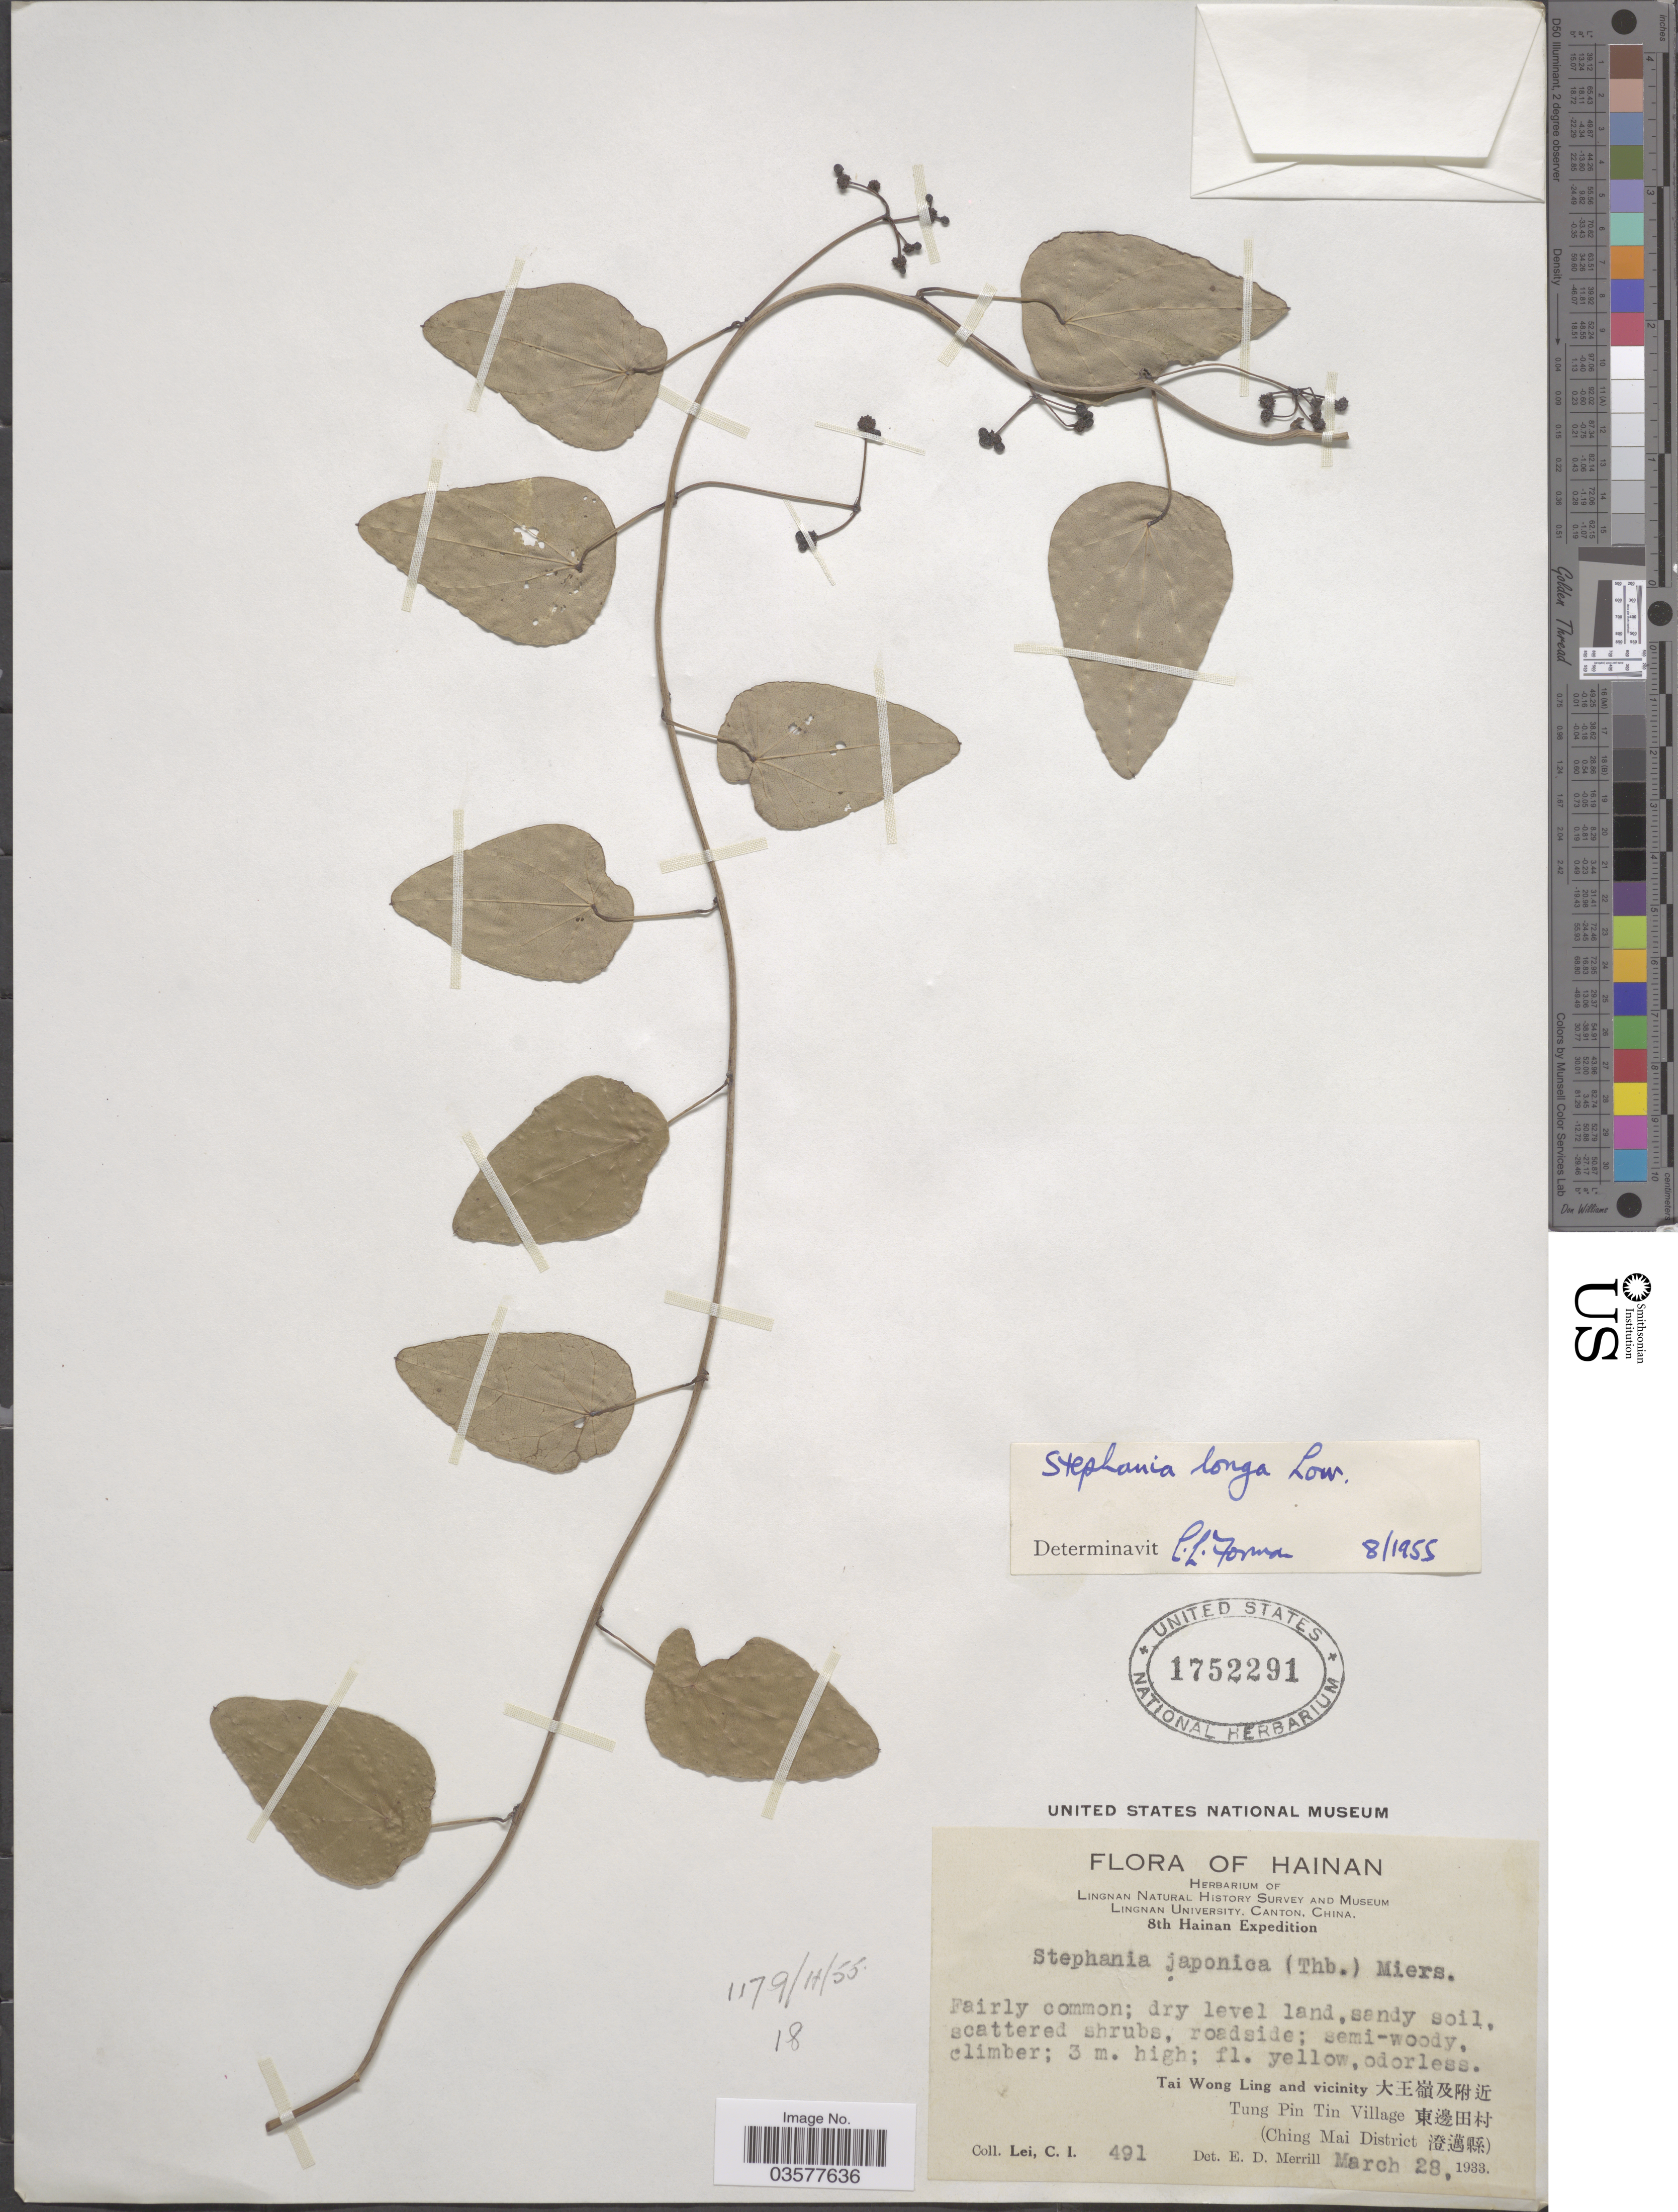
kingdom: Plantae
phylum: Tracheophyta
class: Magnoliopsida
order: Ranunculales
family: Menispermaceae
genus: Stephania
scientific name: Stephania longa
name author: Lour.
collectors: C. I. Lei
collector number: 491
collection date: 1933-03-28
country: China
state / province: Hainan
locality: Tung Pin Tin Village (Ching Mai District).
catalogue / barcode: US 1752291